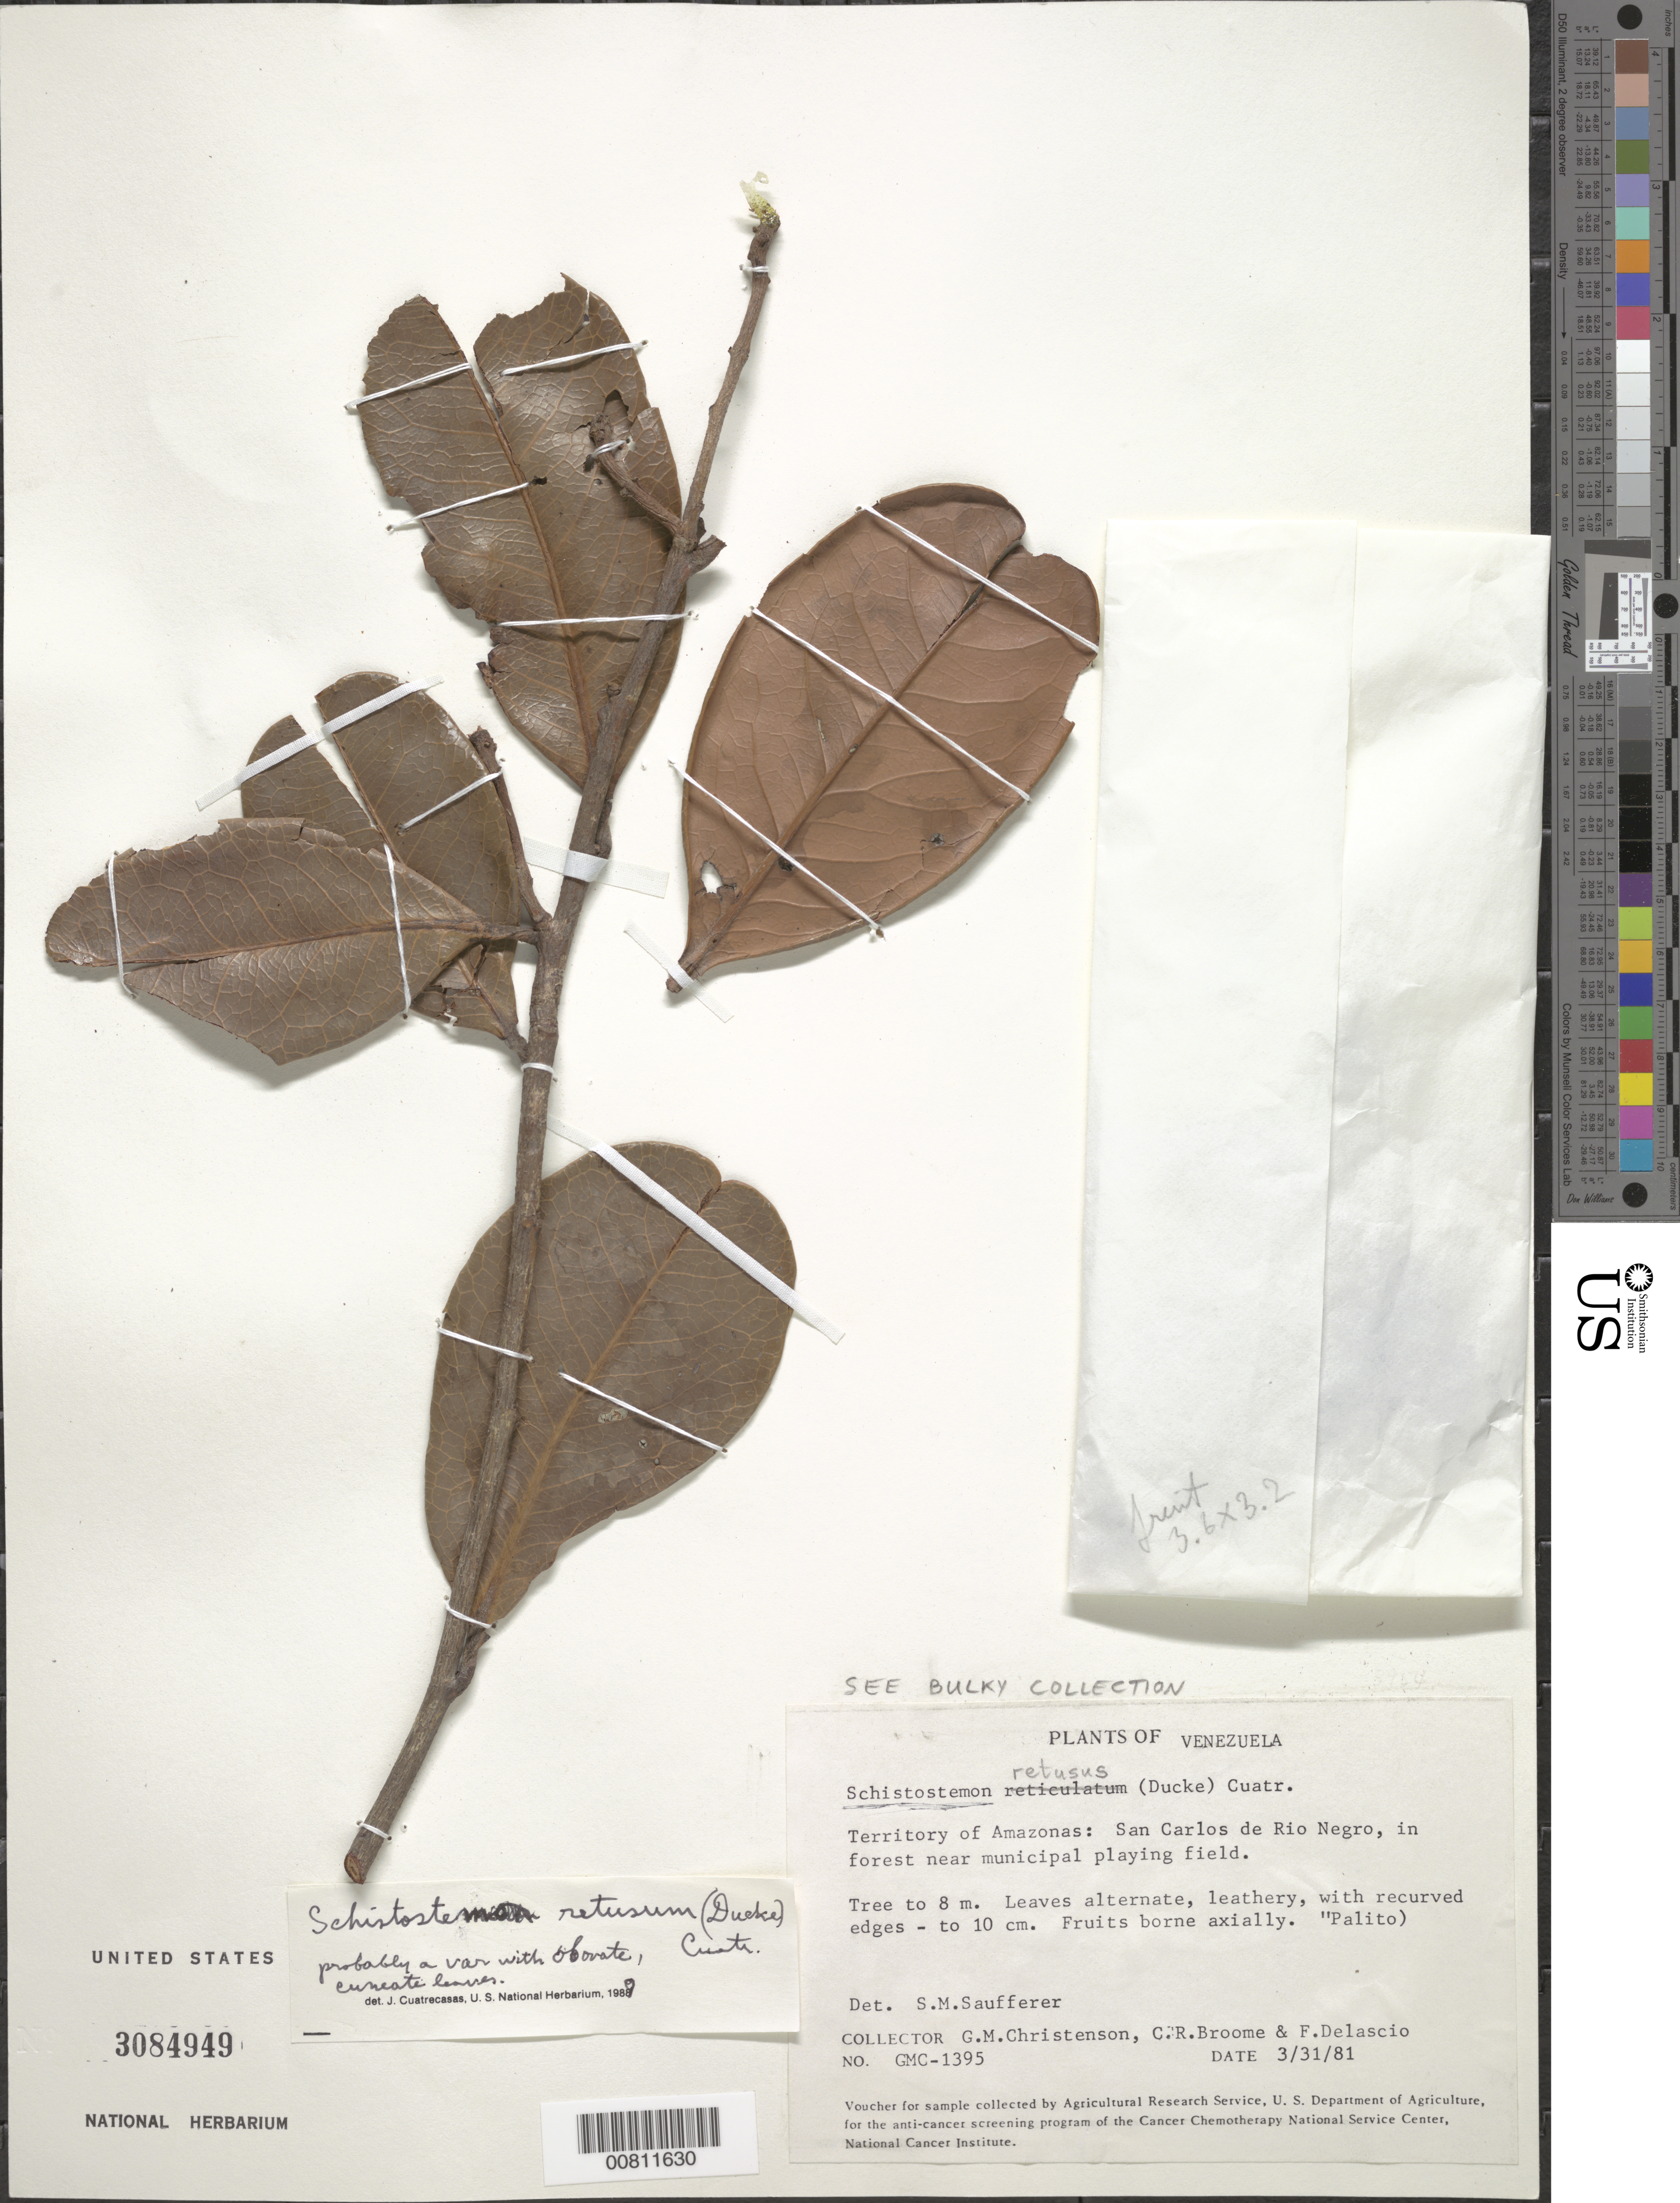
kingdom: Plantae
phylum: Tracheophyta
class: Magnoliopsida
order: Malpighiales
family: Humiriaceae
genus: Schistostemon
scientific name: Schistostemon retusus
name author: (Ducke) Cuatrec.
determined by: Cuatrecasas, J.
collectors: G. Christenson, C. R. Broome & F. Delascio C.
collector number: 1395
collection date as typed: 31-Mar-81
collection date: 1981-03-31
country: Venezuela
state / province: Amazonas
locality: San Carlos de Río Negro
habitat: Forest near municipal playing field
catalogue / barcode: US 3084949